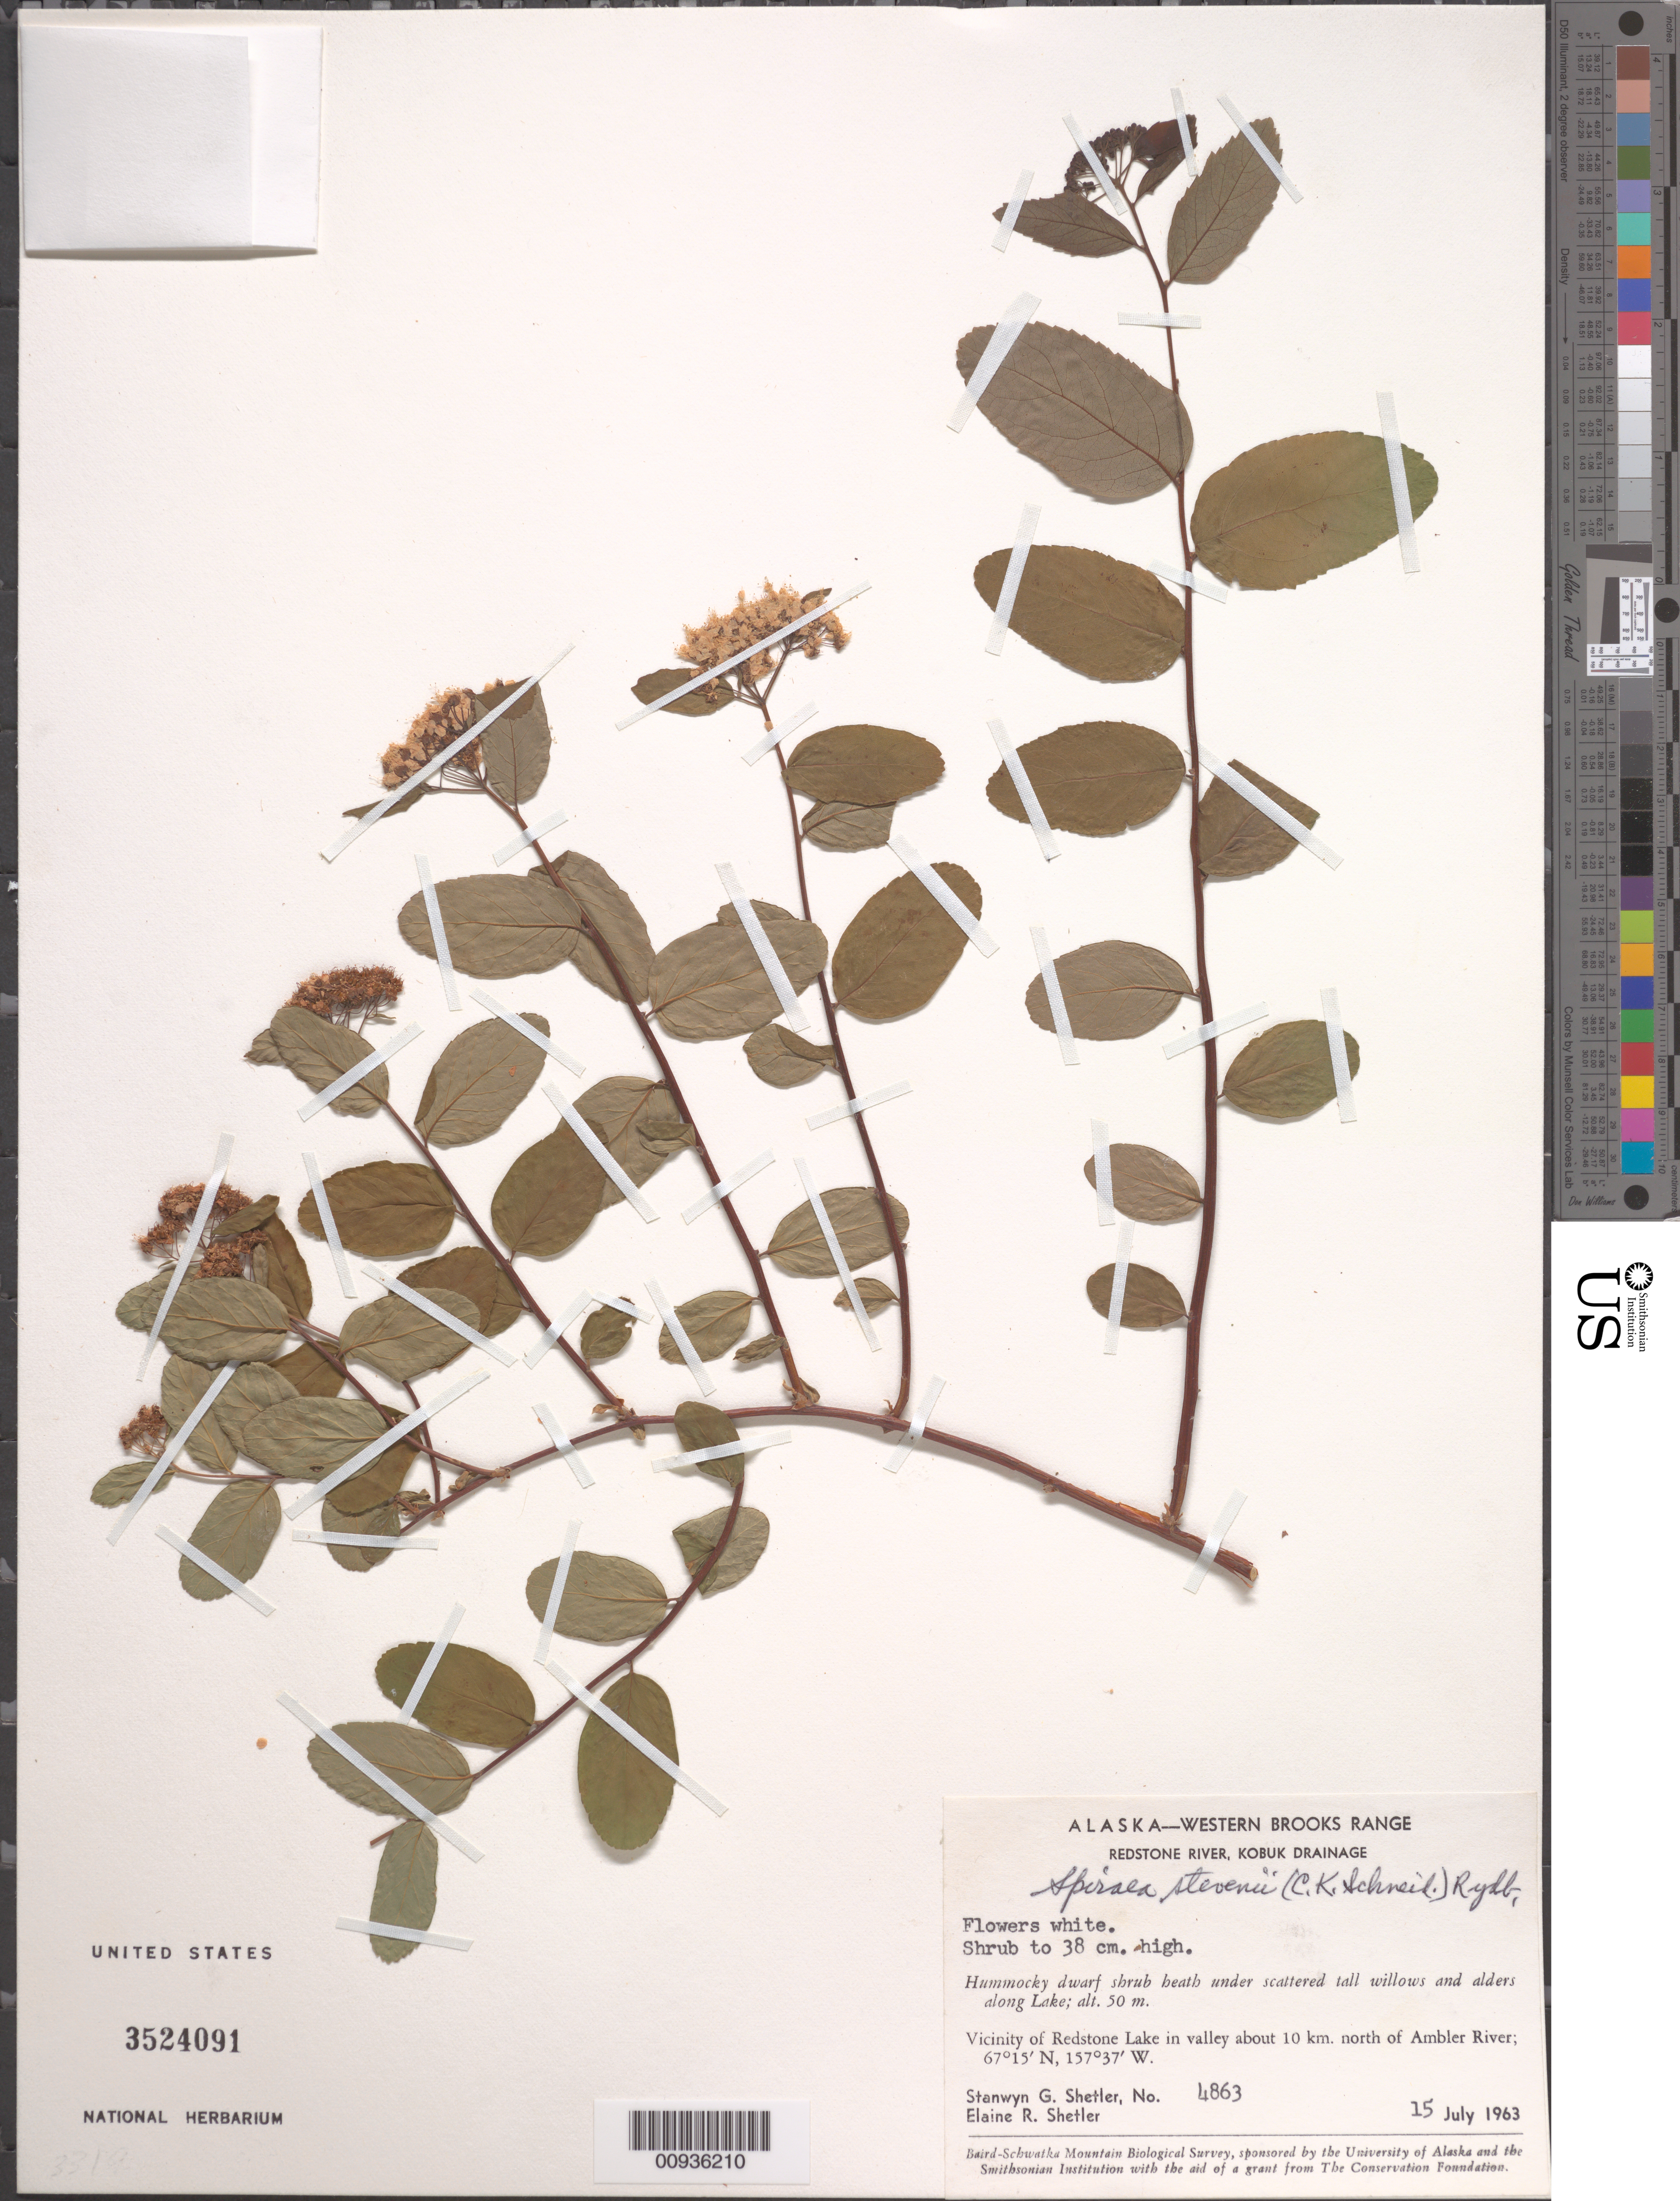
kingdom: Plantae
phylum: Tracheophyta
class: Magnoliopsida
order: Rosales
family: Rosaceae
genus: Spiraea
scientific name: Spiraea stevenii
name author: (C.K. Schneid.) Rydb.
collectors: S. Shetler & E. R. Shetler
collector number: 4863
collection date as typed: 15 Jul 1963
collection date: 1963-07-15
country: United States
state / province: Alaska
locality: Vicinity of Redstone Lake in valley about 10 km. north of Ambler River. Western Brooks Range, Redstone River, Kobuk Drainage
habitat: Hummocky dwarf shrub heath under scattered tall willows and alders along Lake. Shrub to 38 cm. high.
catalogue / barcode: US 3524091